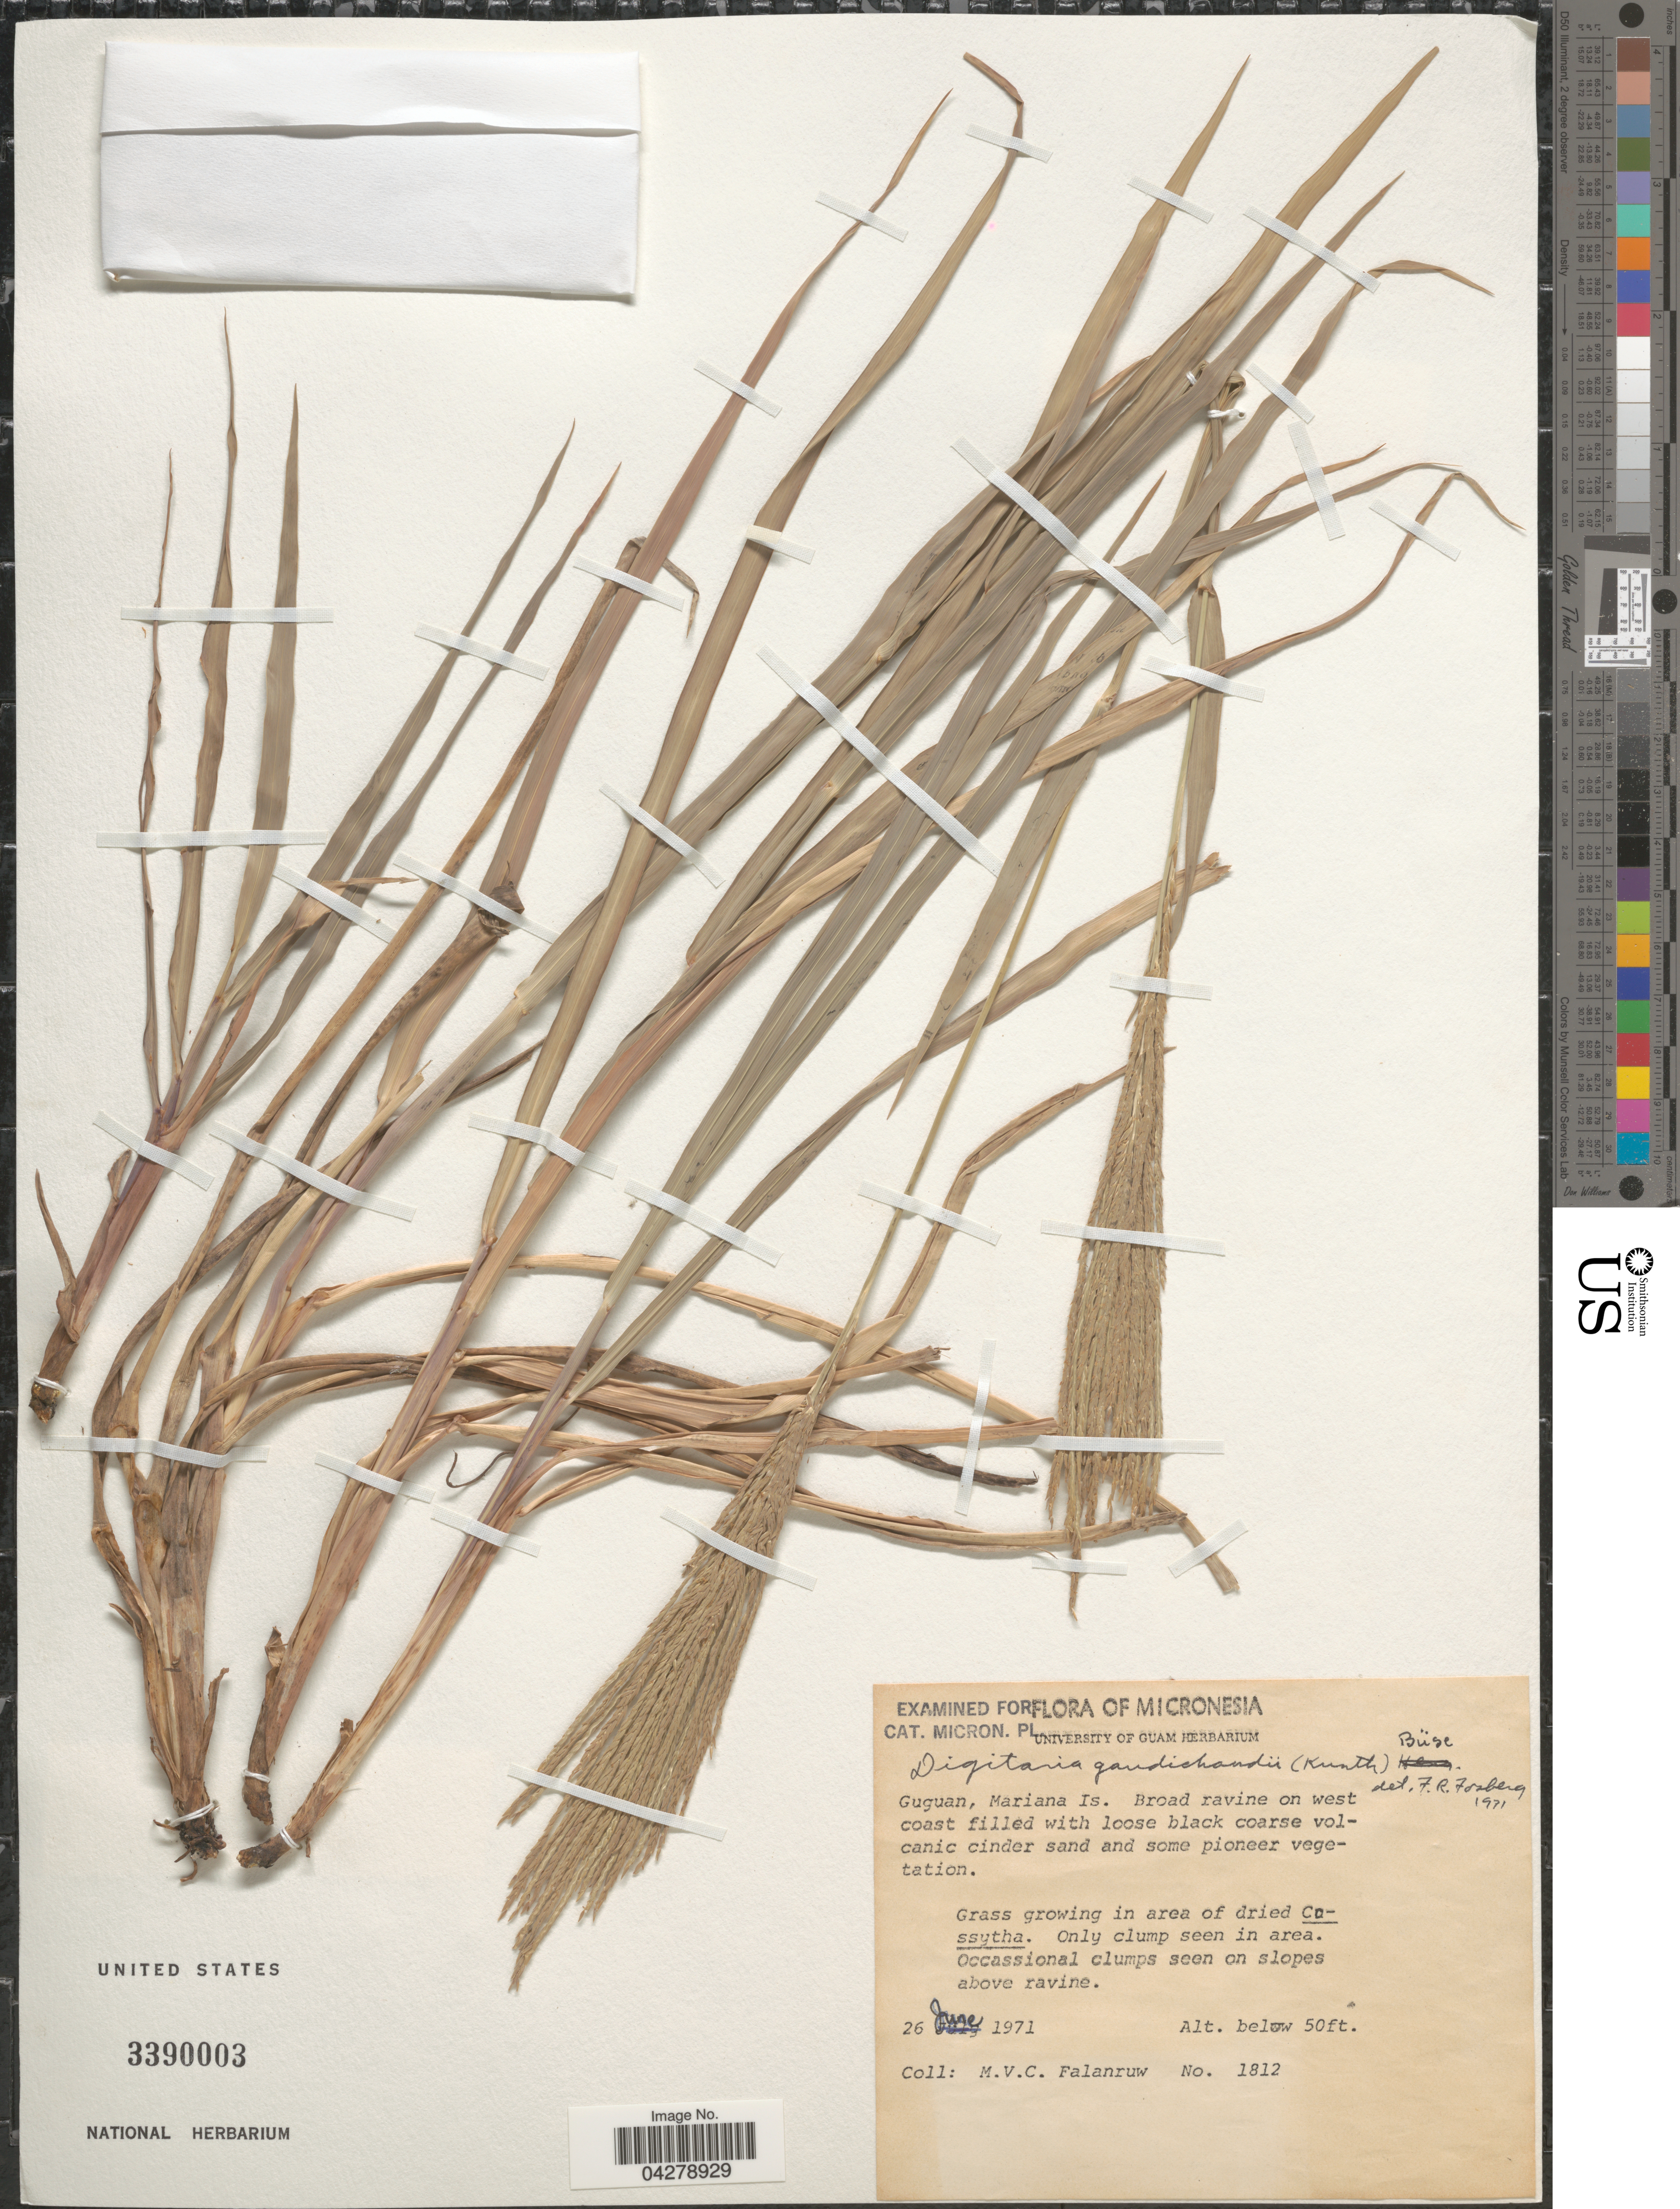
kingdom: Plantae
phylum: Tracheophyta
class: Liliopsida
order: Poales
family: Poaceae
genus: Digitaria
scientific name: Digitaria gaudichaudii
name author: (Kunth) Ham.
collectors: M. V. Falanruw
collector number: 1812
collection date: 1971-06-26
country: Northern Mariana Islands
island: Guguan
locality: Guguan, Mariana Is. Broad ravine on west coast filled with loose black coarse volcanic cinder sand and some pioneer vegetation. Grass growing in area of dried Cossytha. Only clump seen in area. Occasional clumps seen on slopes above ravine.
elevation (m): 15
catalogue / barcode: US 3390003